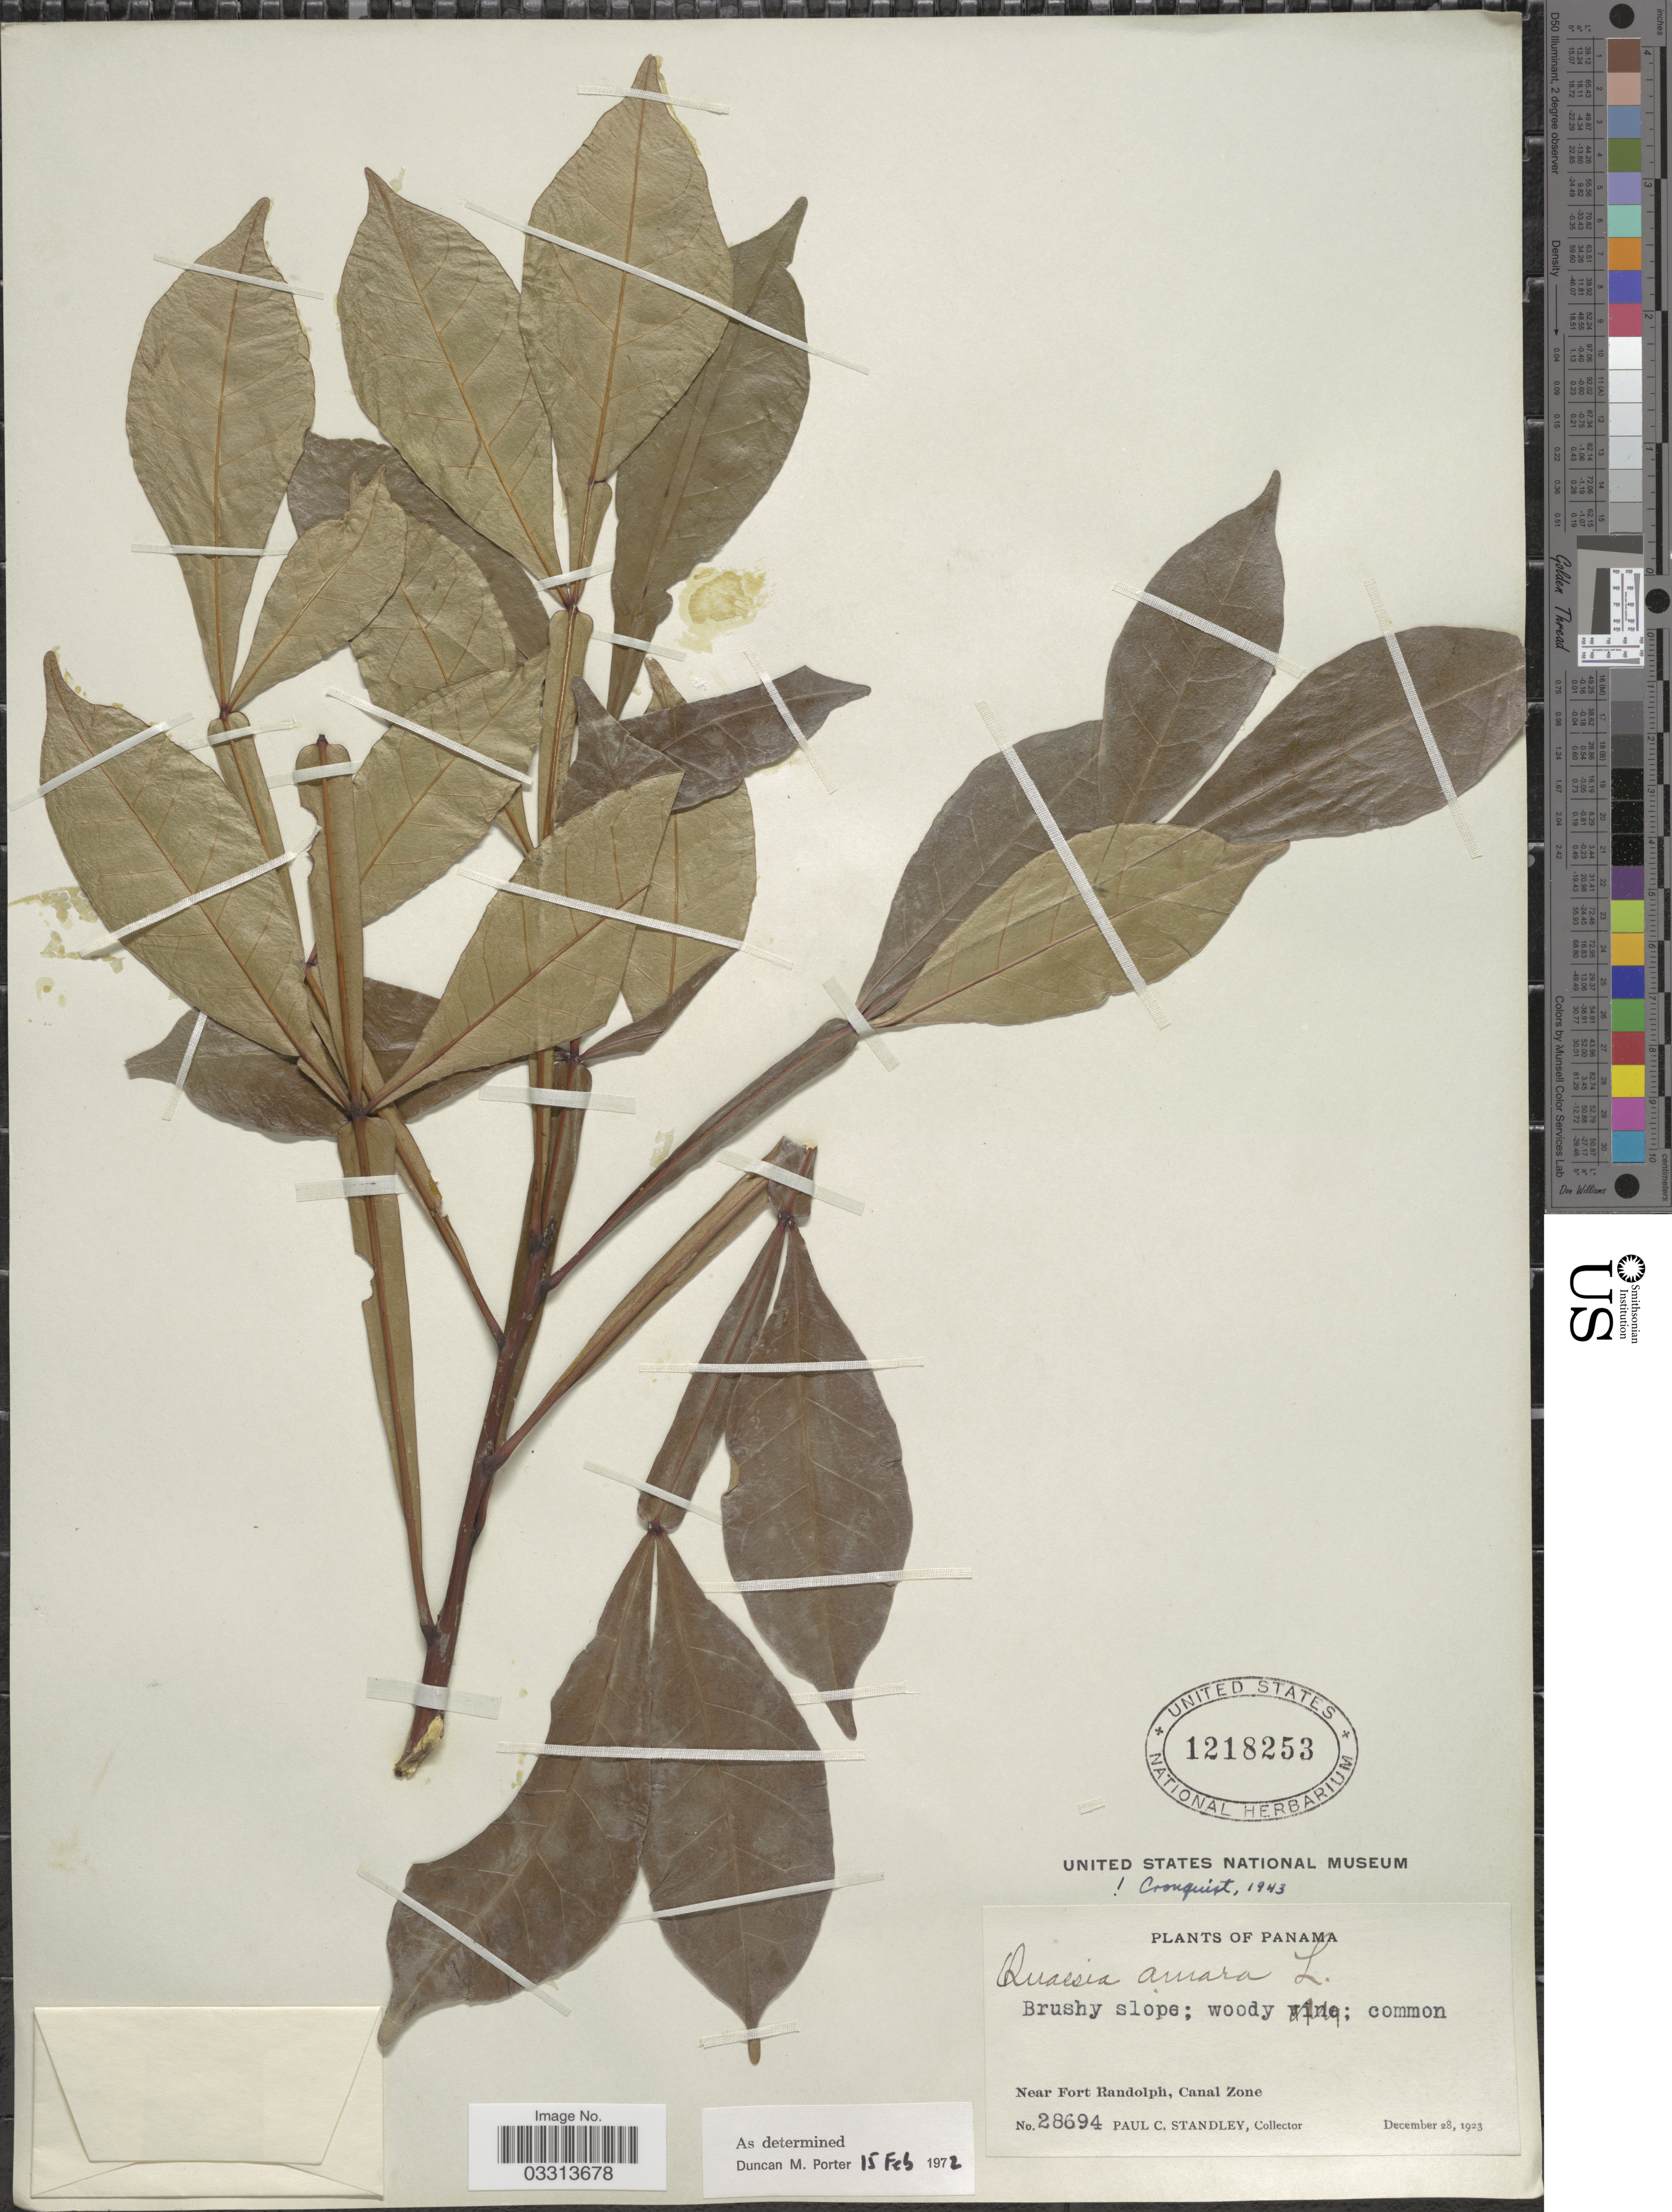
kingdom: Plantae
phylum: Tracheophyta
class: Magnoliopsida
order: Sapindales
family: Simaroubaceae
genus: Quassia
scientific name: Quassia amara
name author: L.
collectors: P. C. Standley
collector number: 28694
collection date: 1923-12-28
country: Panama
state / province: Colón / Panamá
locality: Near Fort Randolph, Canal Zone.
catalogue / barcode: US 1218253